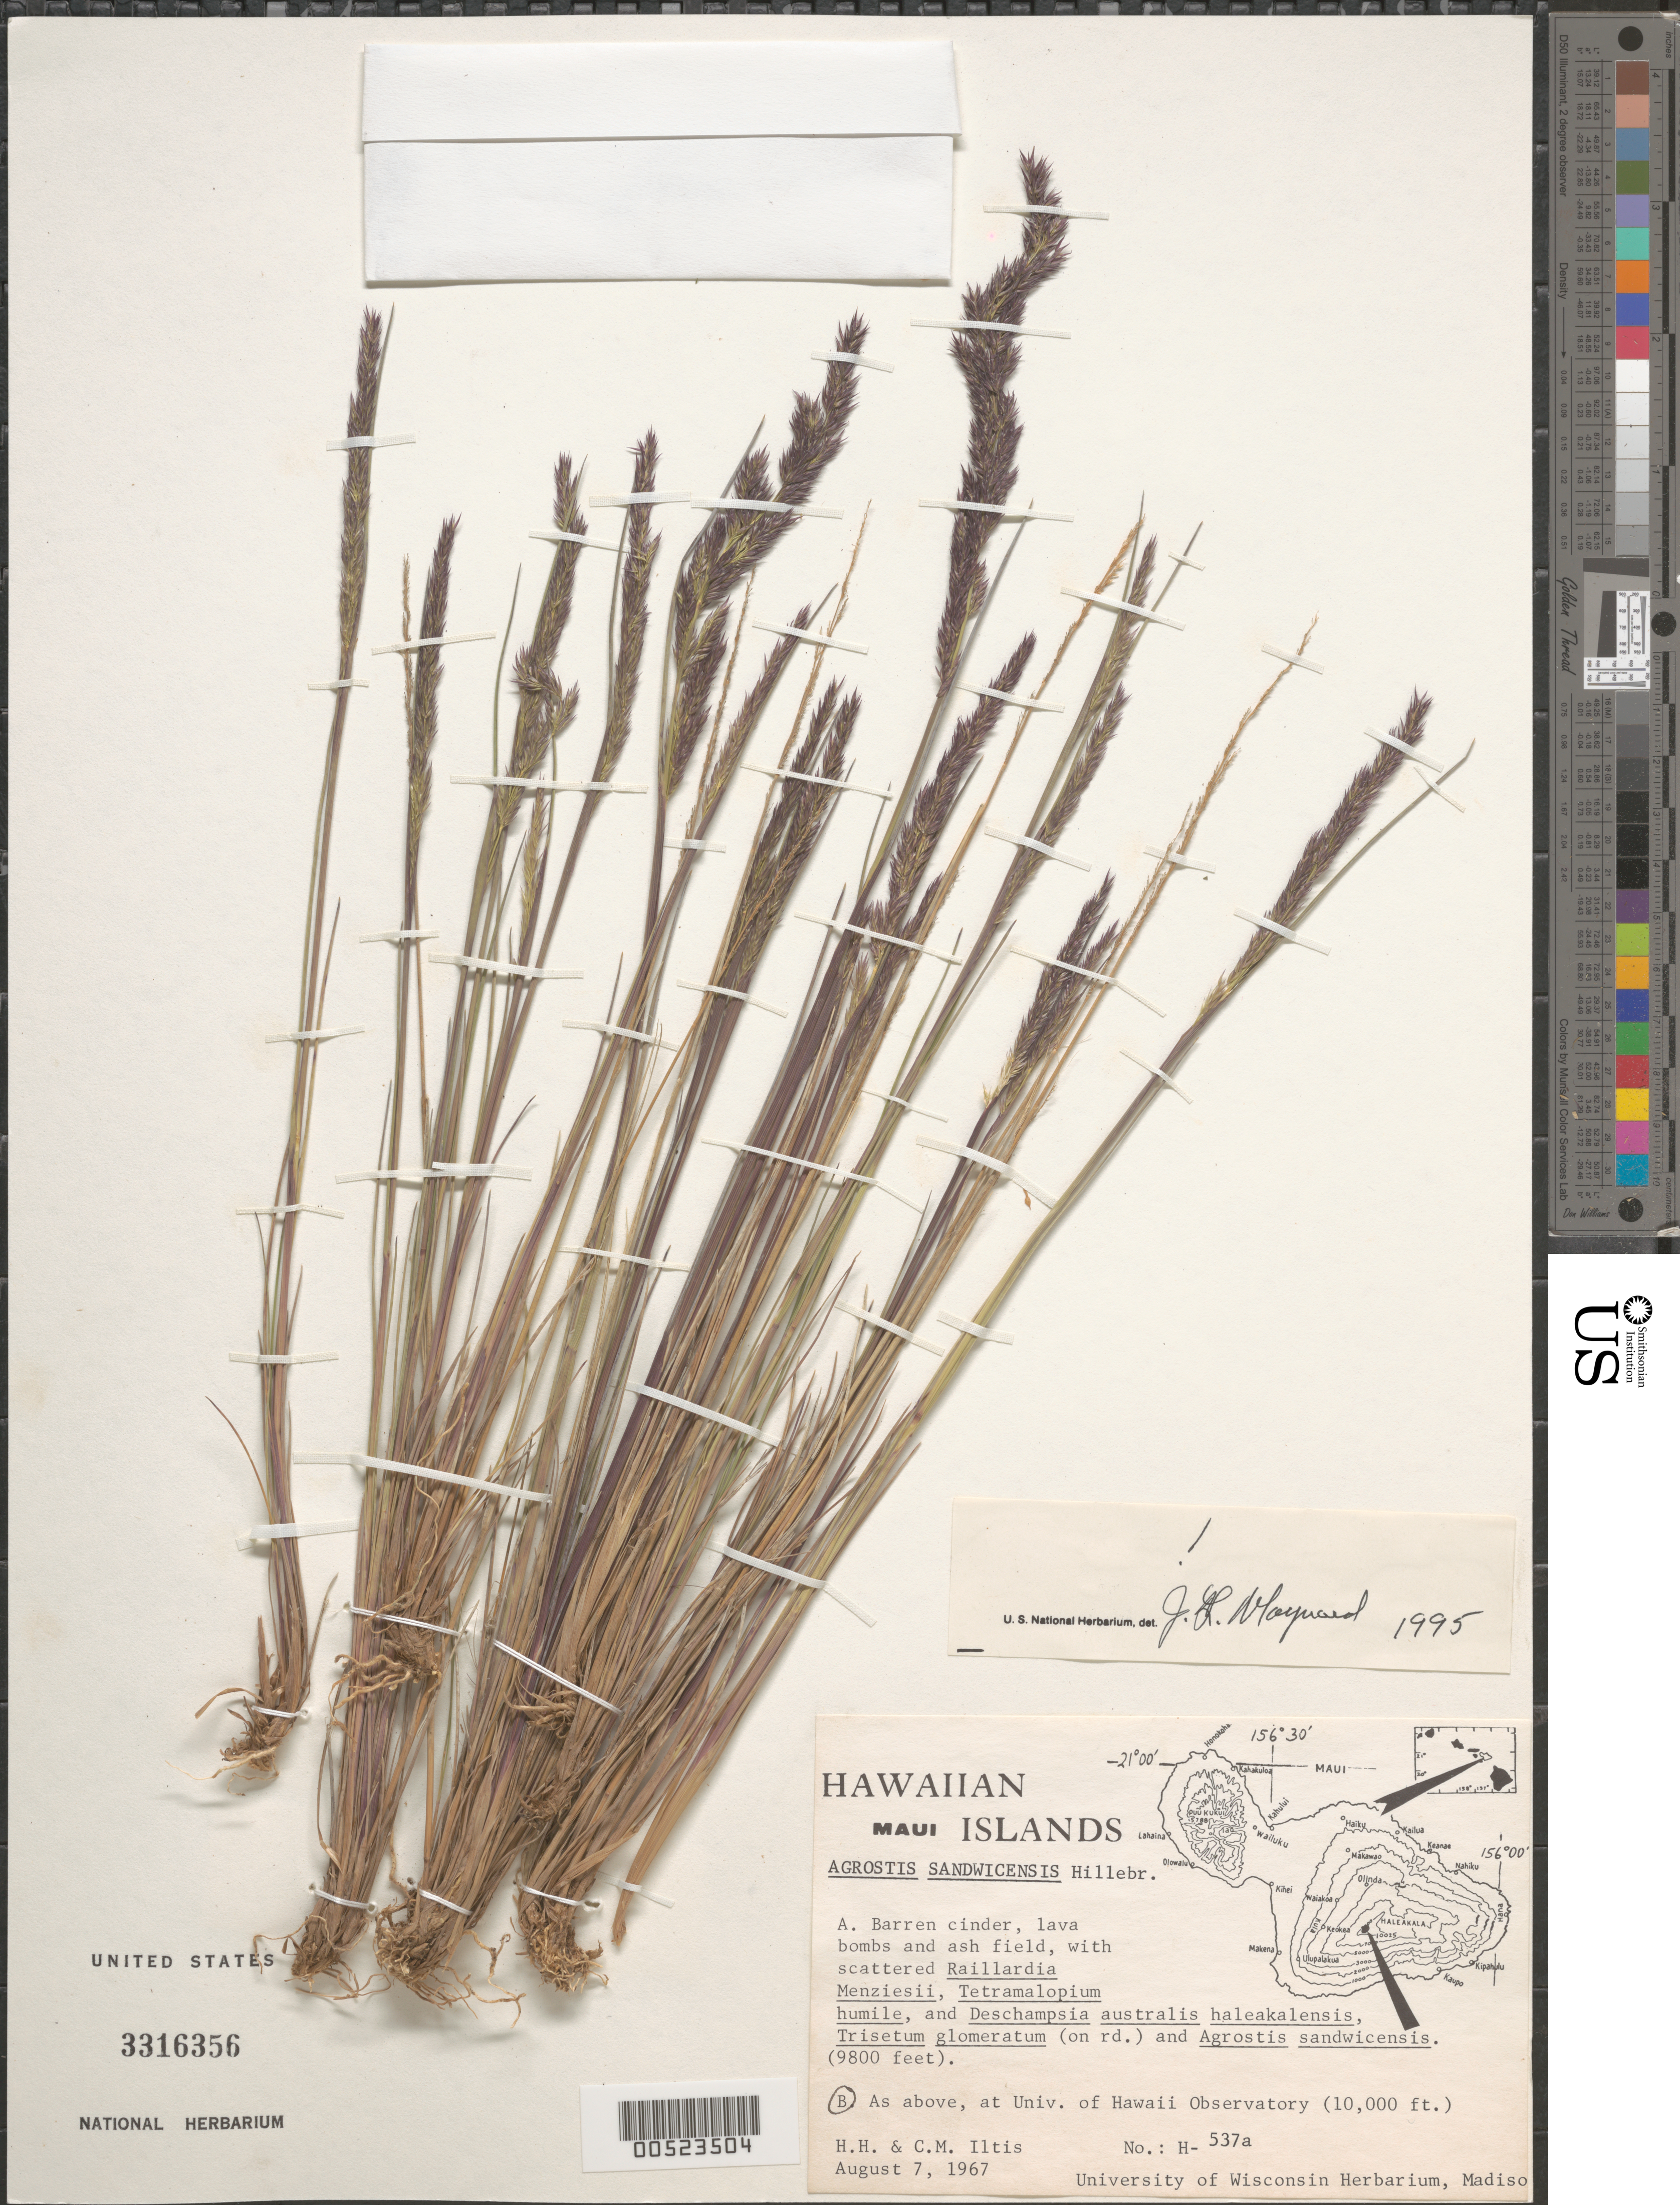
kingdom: Plantae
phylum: Tracheophyta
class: Liliopsida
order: Poales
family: Poaceae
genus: Agrostis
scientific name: Agrostis sandwicensis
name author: Hillebr.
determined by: Maynard, J. L.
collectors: H. H. Iltis & C. M Iltis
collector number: H-537a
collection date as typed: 7 Aug 1967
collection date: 1967-08-07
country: United States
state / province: Hawaii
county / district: Maui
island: Maui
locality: At University of Hawaii Observatory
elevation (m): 3048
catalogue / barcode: US 3316356